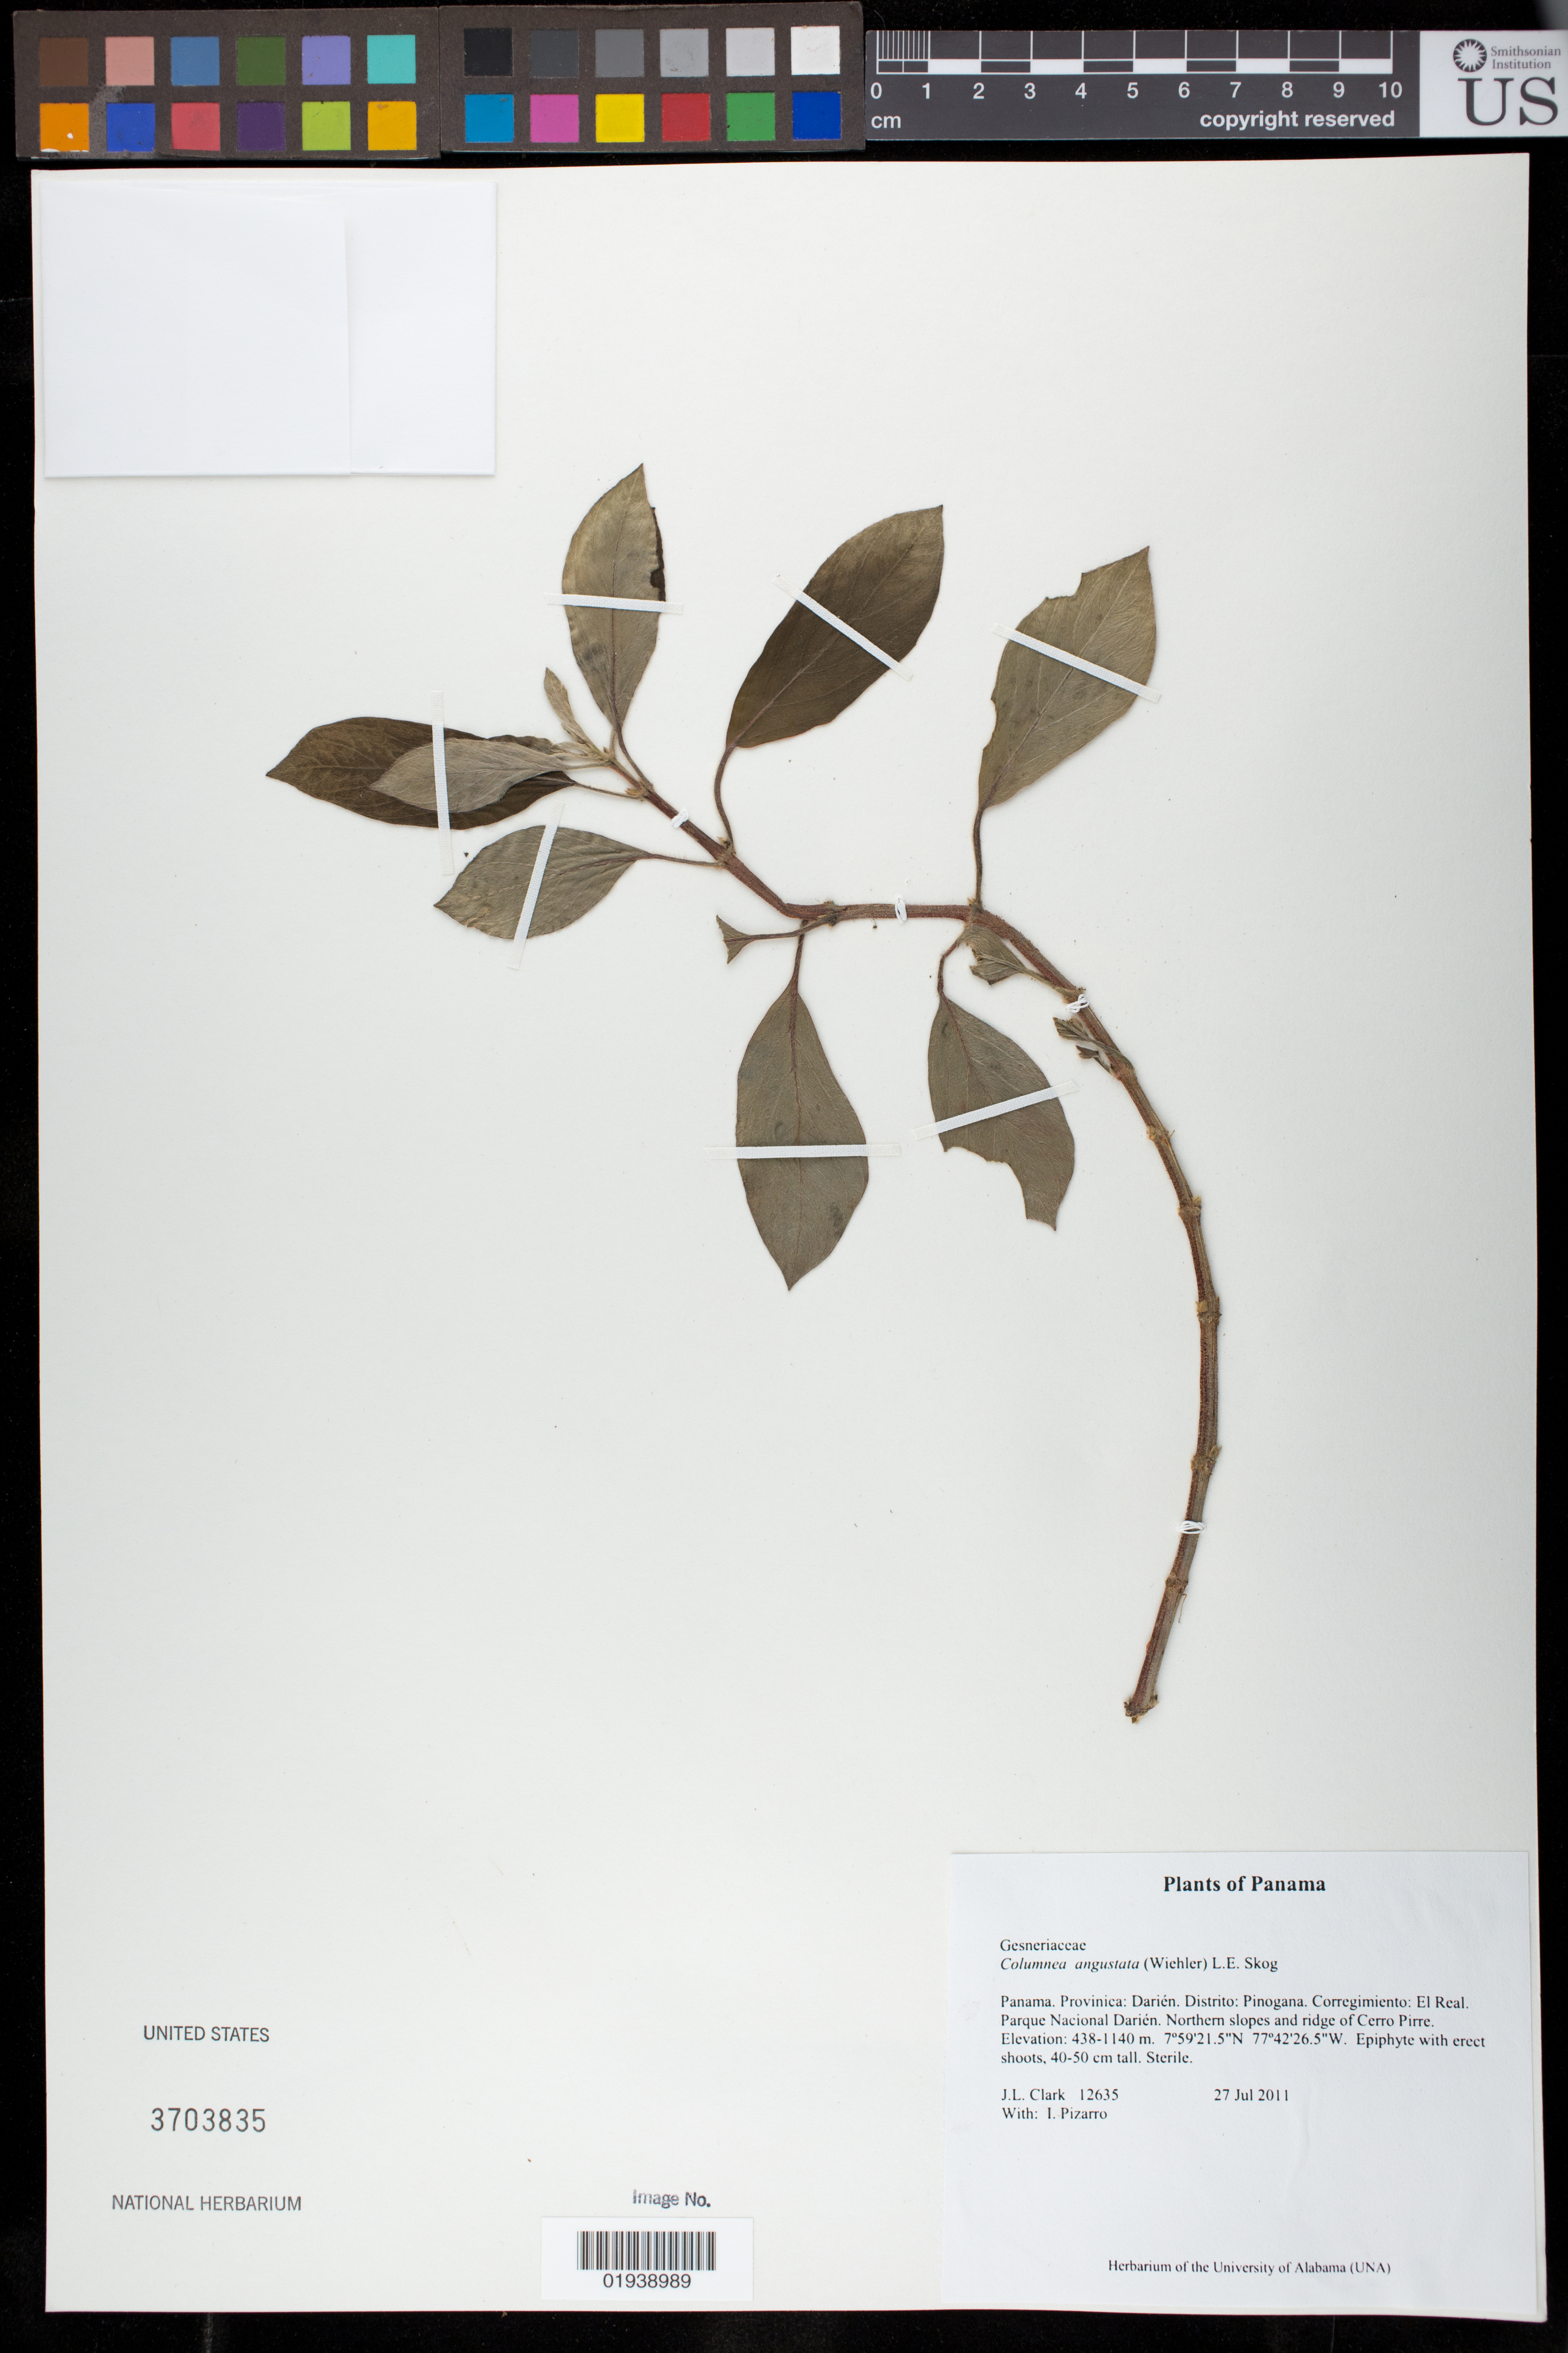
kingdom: Plantae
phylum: Tracheophyta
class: Magnoliopsida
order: Lamiales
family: Gesneriaceae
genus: Columnea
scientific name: Columnea angustata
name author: (Wiehler) L.E. Skog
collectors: J. L. Clark & I. Pizarro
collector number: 12635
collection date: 2011-07-27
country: Panama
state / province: Darién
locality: Distrito: Pinogana. Corregimiento: El Real. Parque Nacional Darien. Northern slopes and ridge of Cerro Pirre.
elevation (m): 438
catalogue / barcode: US 3703835